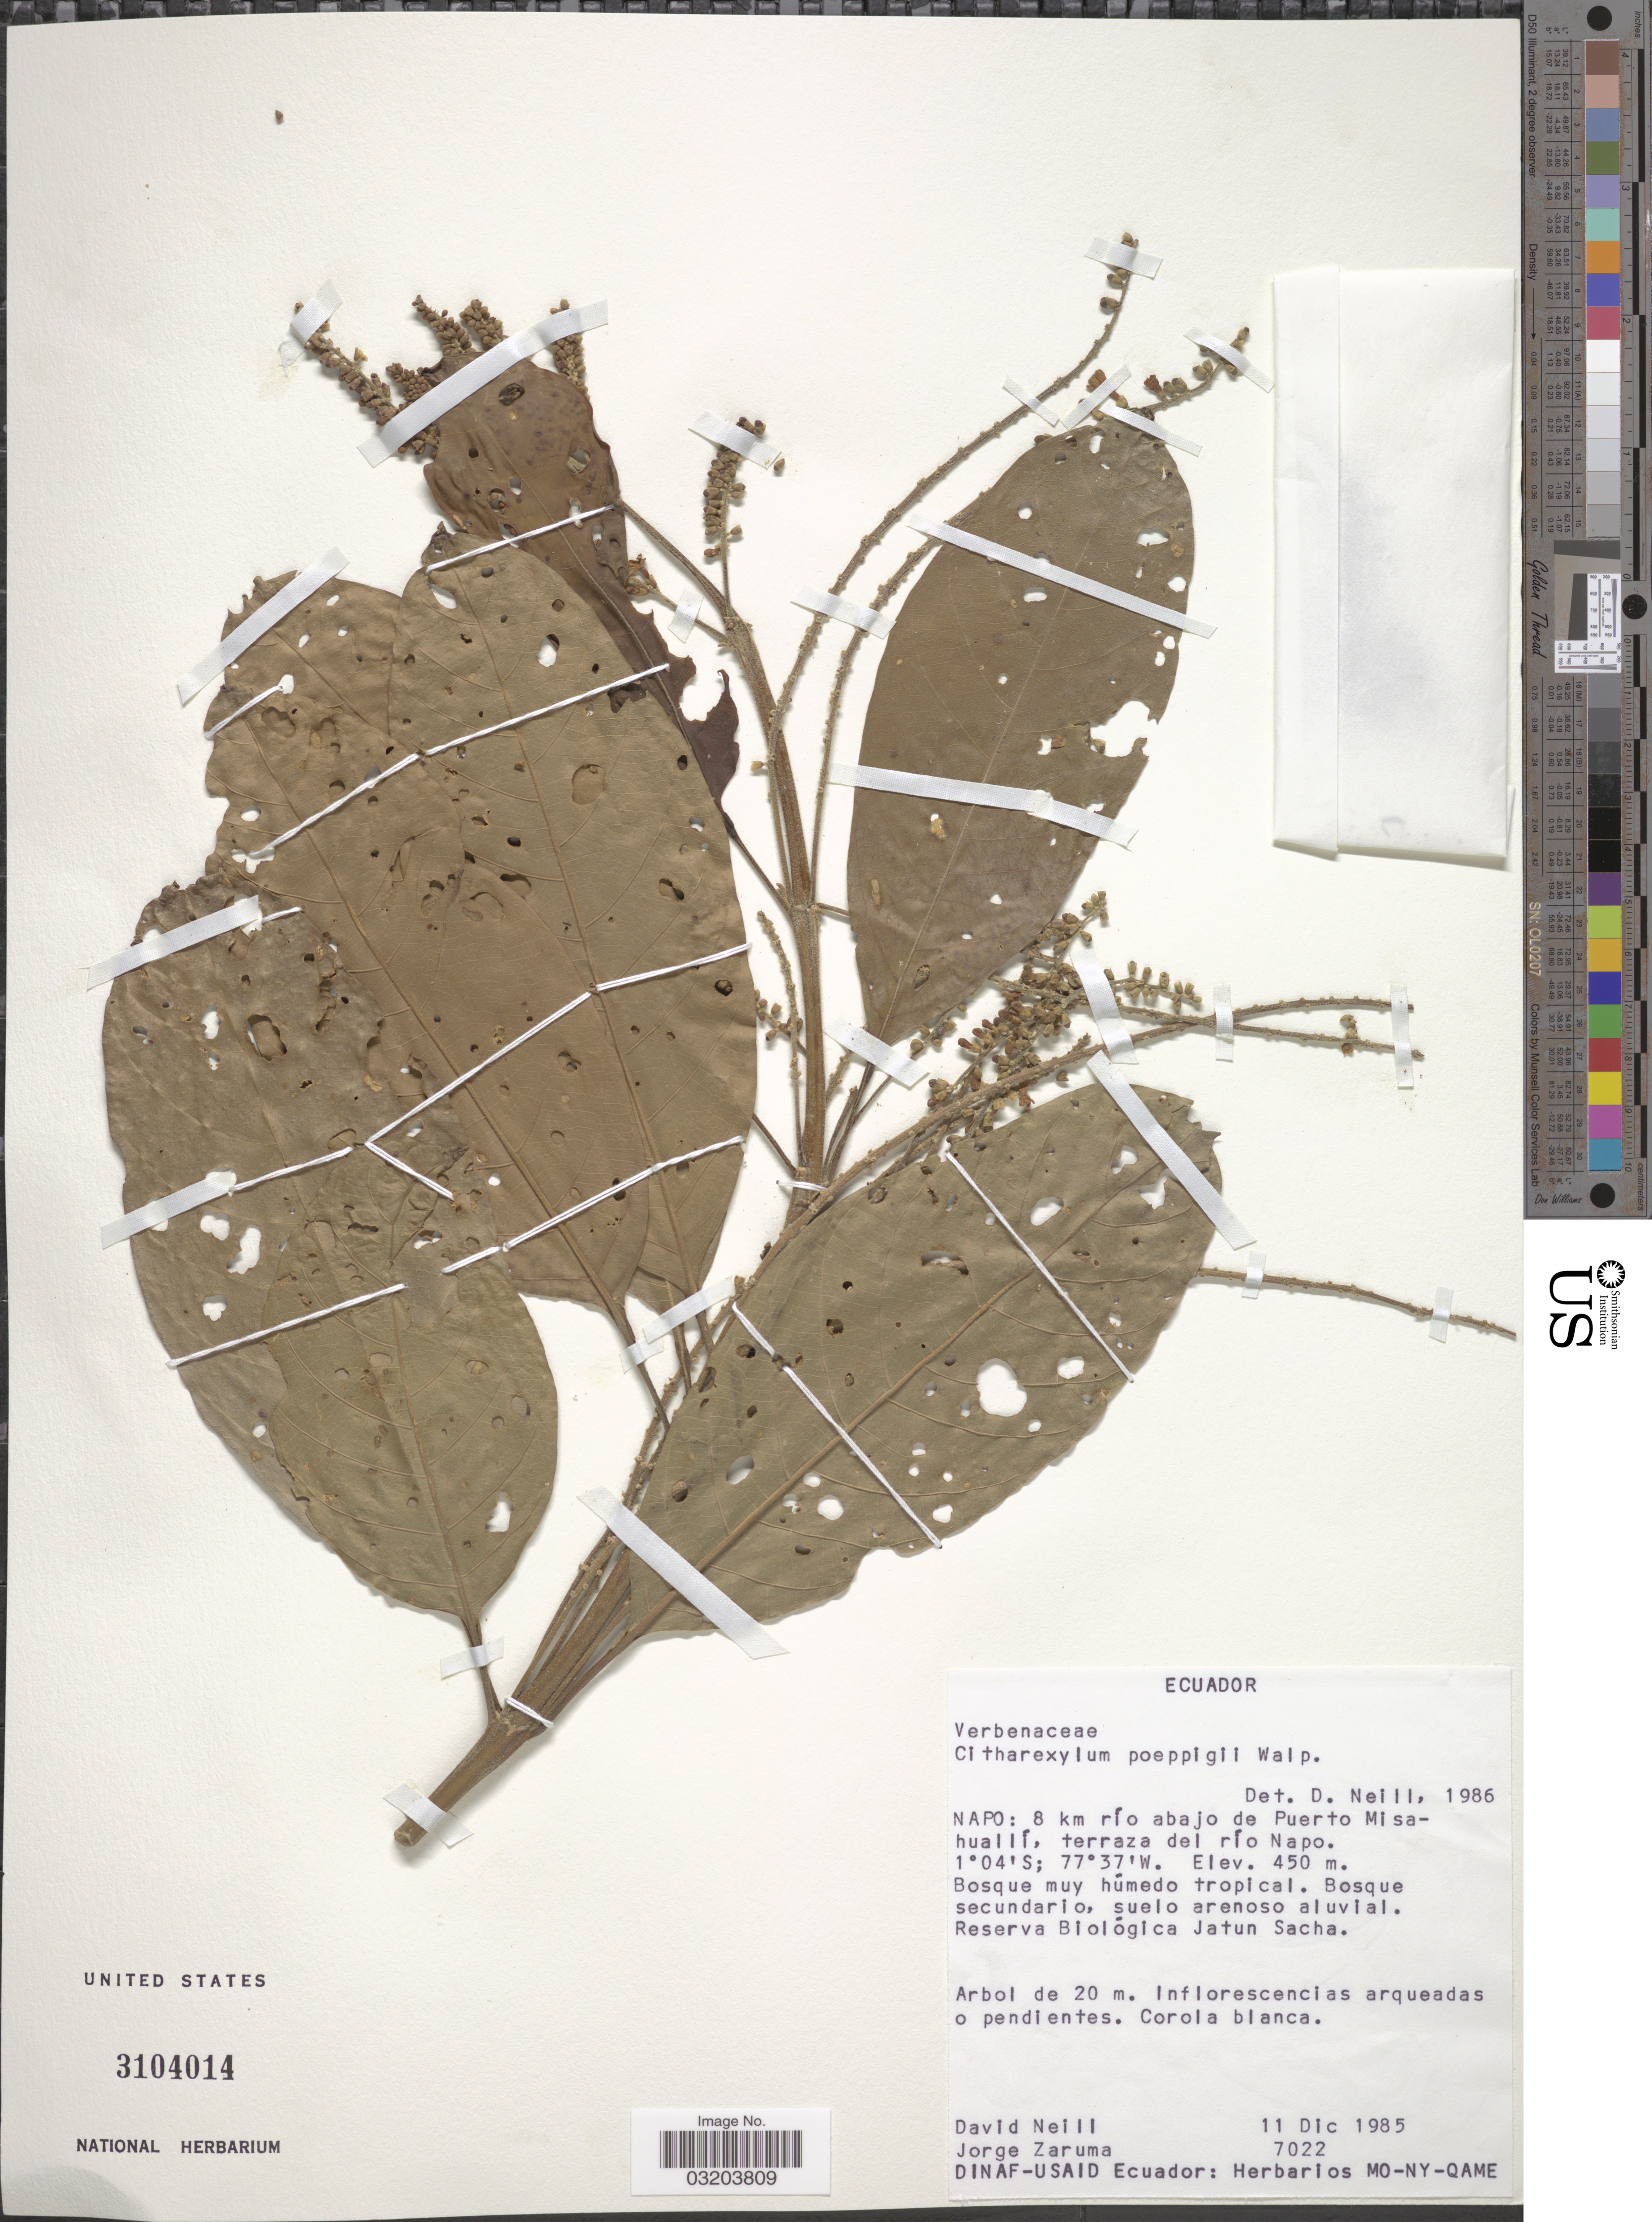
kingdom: Plantae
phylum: Tracheophyta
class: Magnoliopsida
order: Lamiales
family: Verbenaceae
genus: Citharexylum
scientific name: Citharexylum poeppigii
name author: Walp.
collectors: D. Neill & J. Zaruma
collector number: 7022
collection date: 1985-12-11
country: Ecuador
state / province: Napo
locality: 8 km río abajo de Puerto Misahuallí, terraza del río Napo.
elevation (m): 450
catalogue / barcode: US 3104014